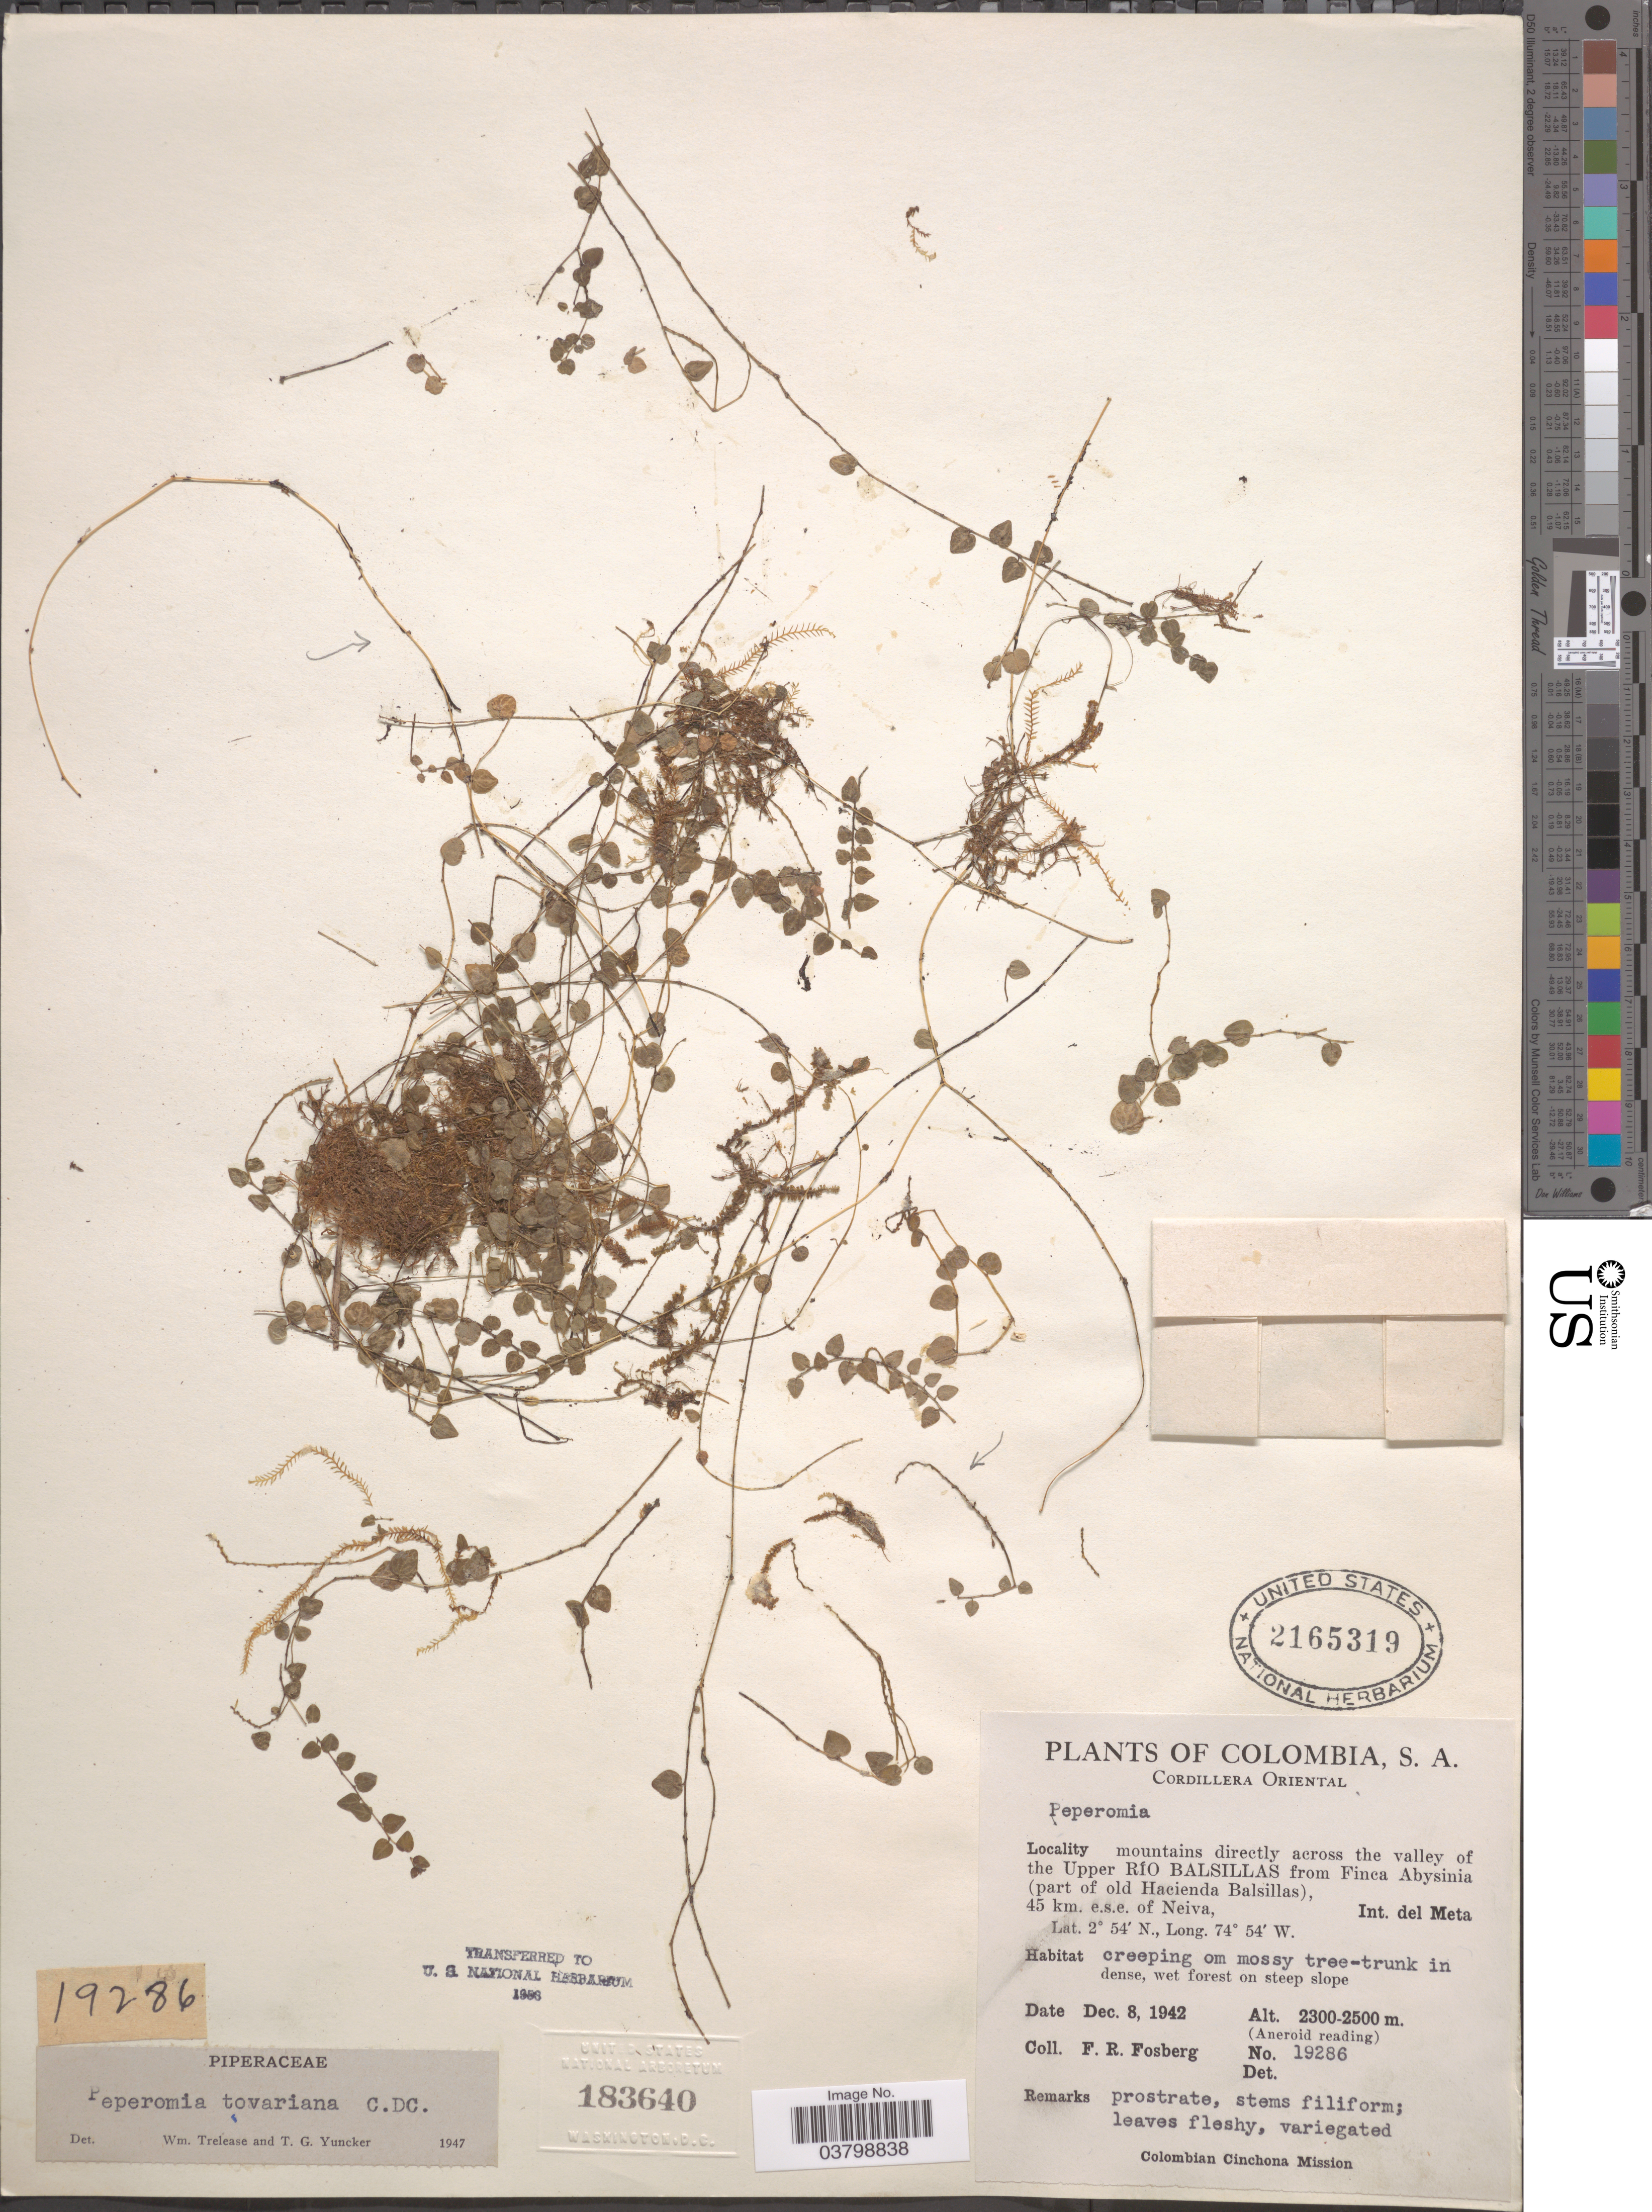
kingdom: Plantae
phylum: Tracheophyta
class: Magnoliopsida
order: Piperales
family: Piperaceae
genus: Peperomia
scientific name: Peperomia tovariana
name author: C. DC.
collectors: F. R. Fosberg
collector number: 19286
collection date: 1942-12-08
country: Colombia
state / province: Meta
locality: Cordillera Oriental. Mountains directly across the valley of the Upper Río Balsillas from Finca Abysinia (part of old Hacienda Balsillas), 45 km. e.s.e. of Neiva, Int. del Meta.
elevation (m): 2300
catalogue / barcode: US 2165319